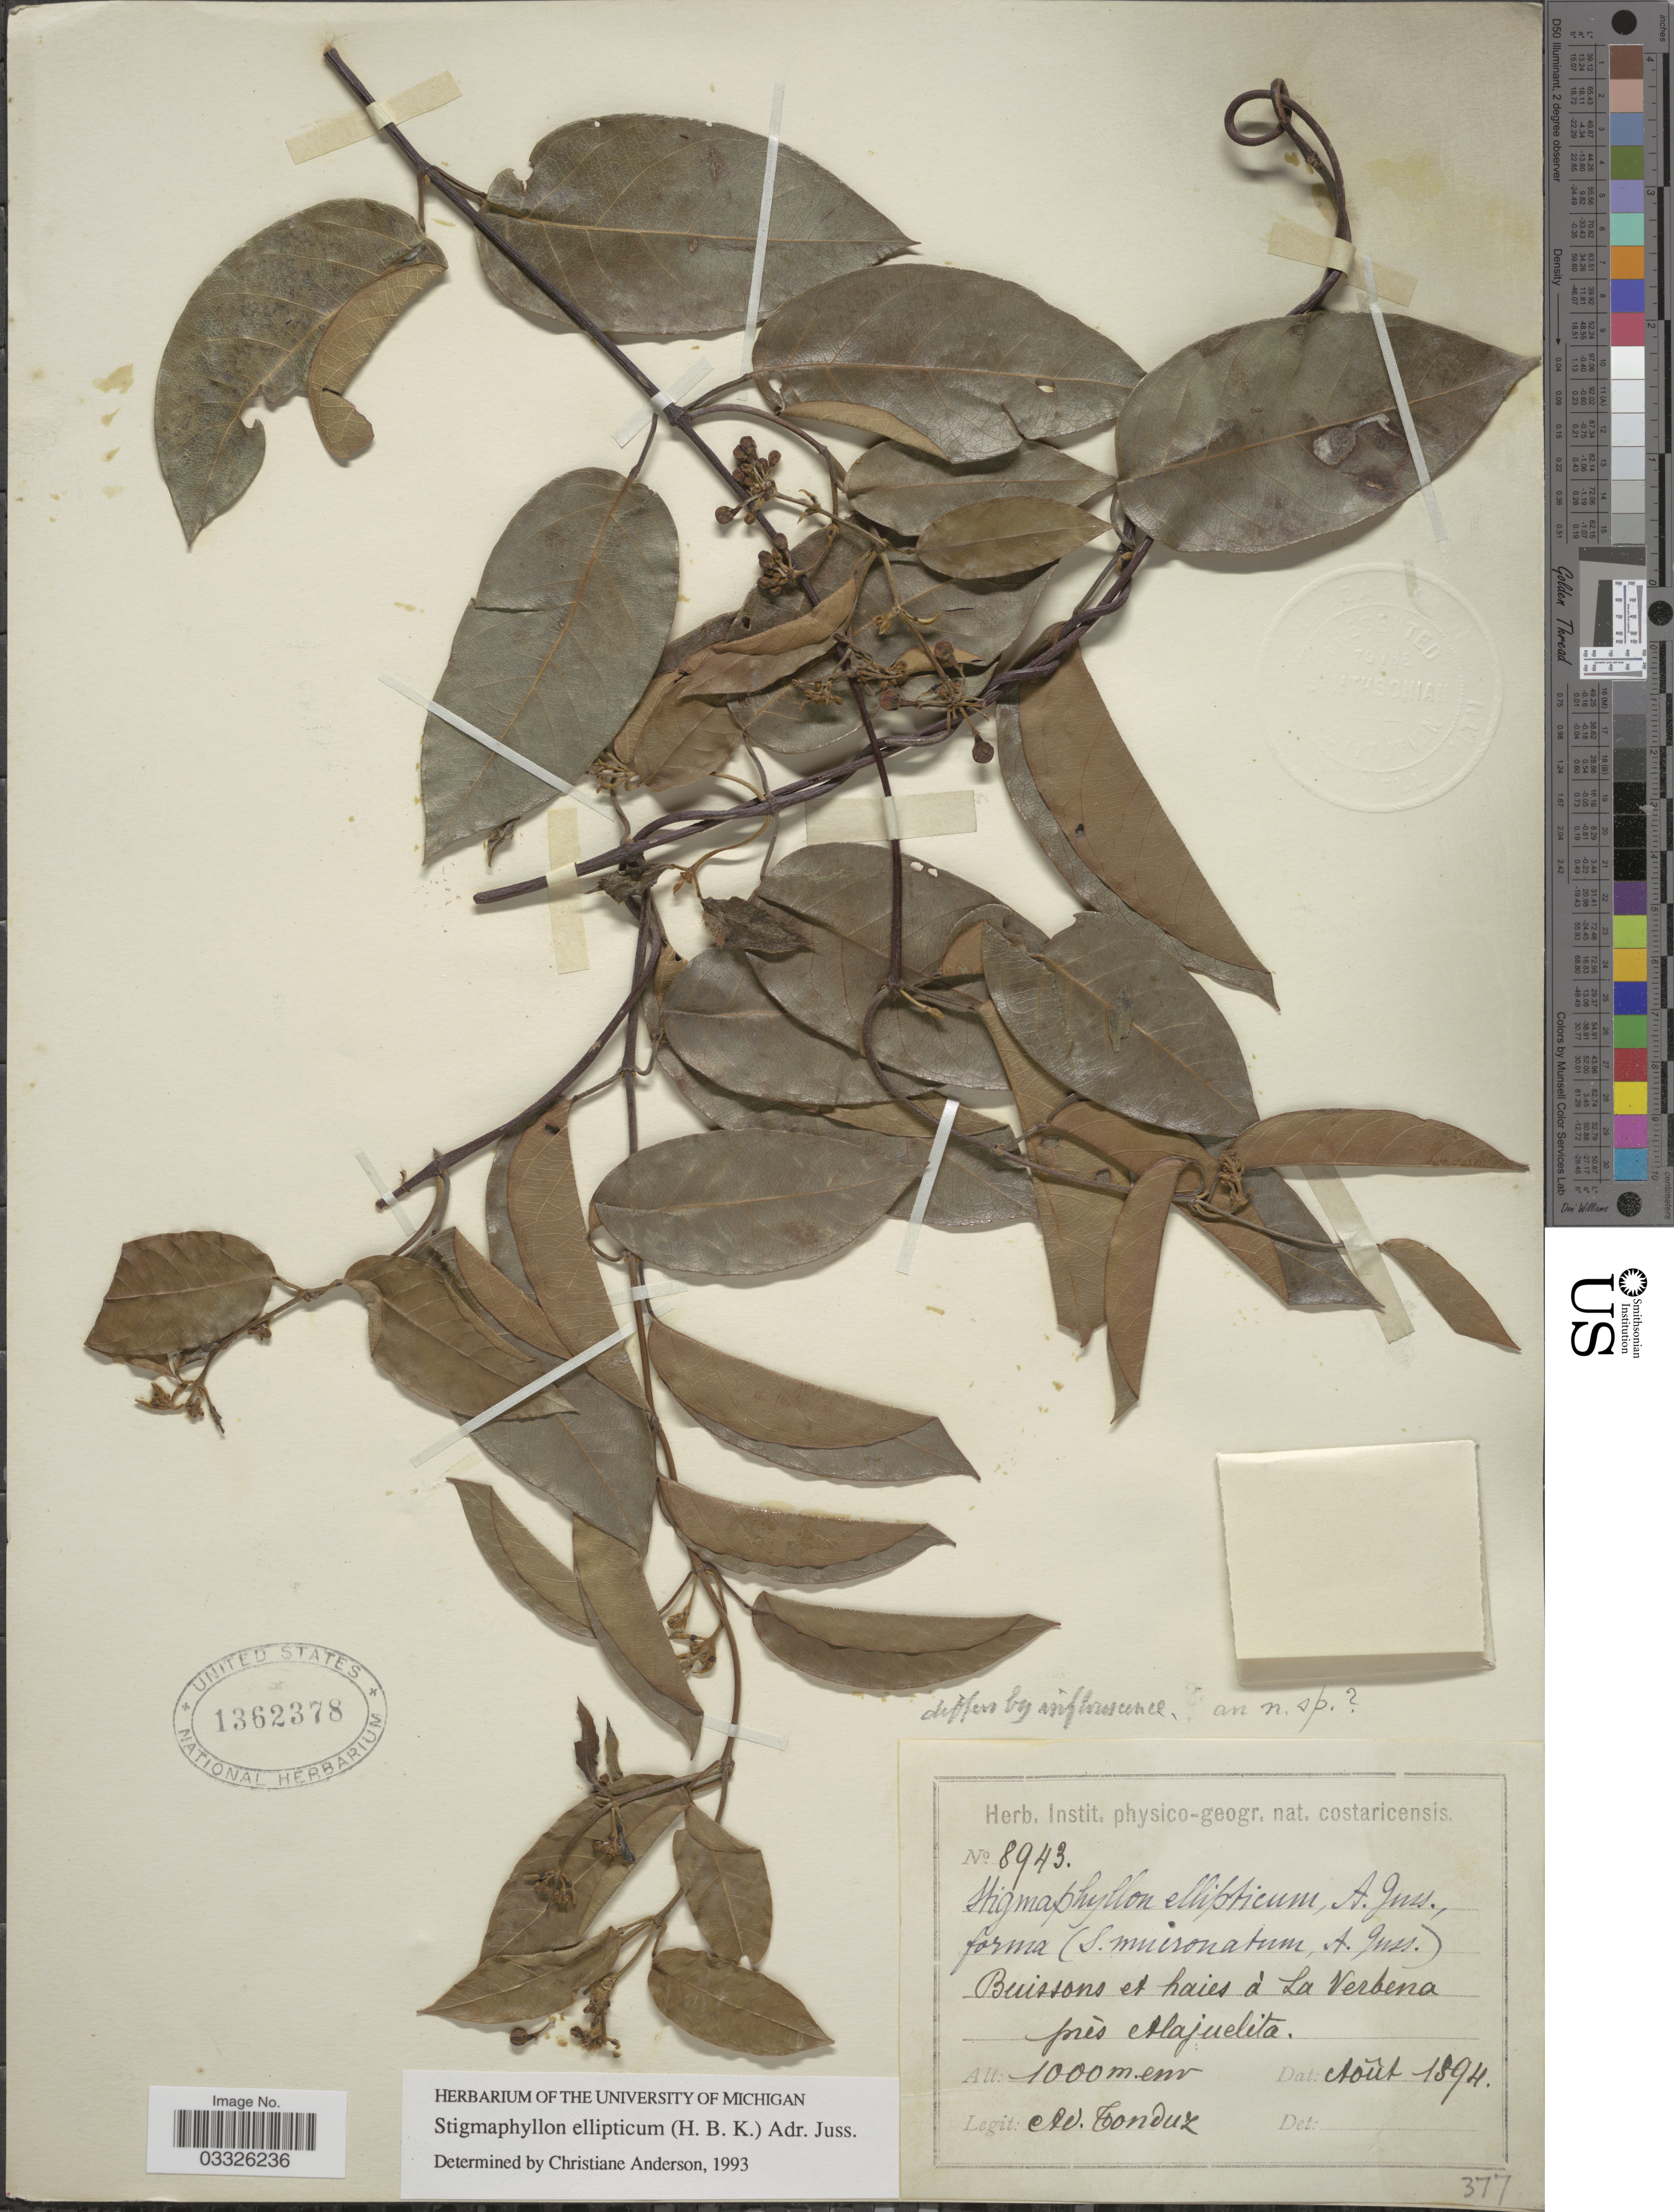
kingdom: Plantae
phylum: Tracheophyta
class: Magnoliopsida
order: Malpighiales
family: Malpighiaceae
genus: Stigmaphyllon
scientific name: Stigmaphyllon ellipticum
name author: (Kunth) A. Juss.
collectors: A. Tonduz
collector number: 8943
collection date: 1894-08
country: Costa Rica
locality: Buissons et haies à La Verbena près Alajuelita.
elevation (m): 1000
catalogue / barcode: US 1362378